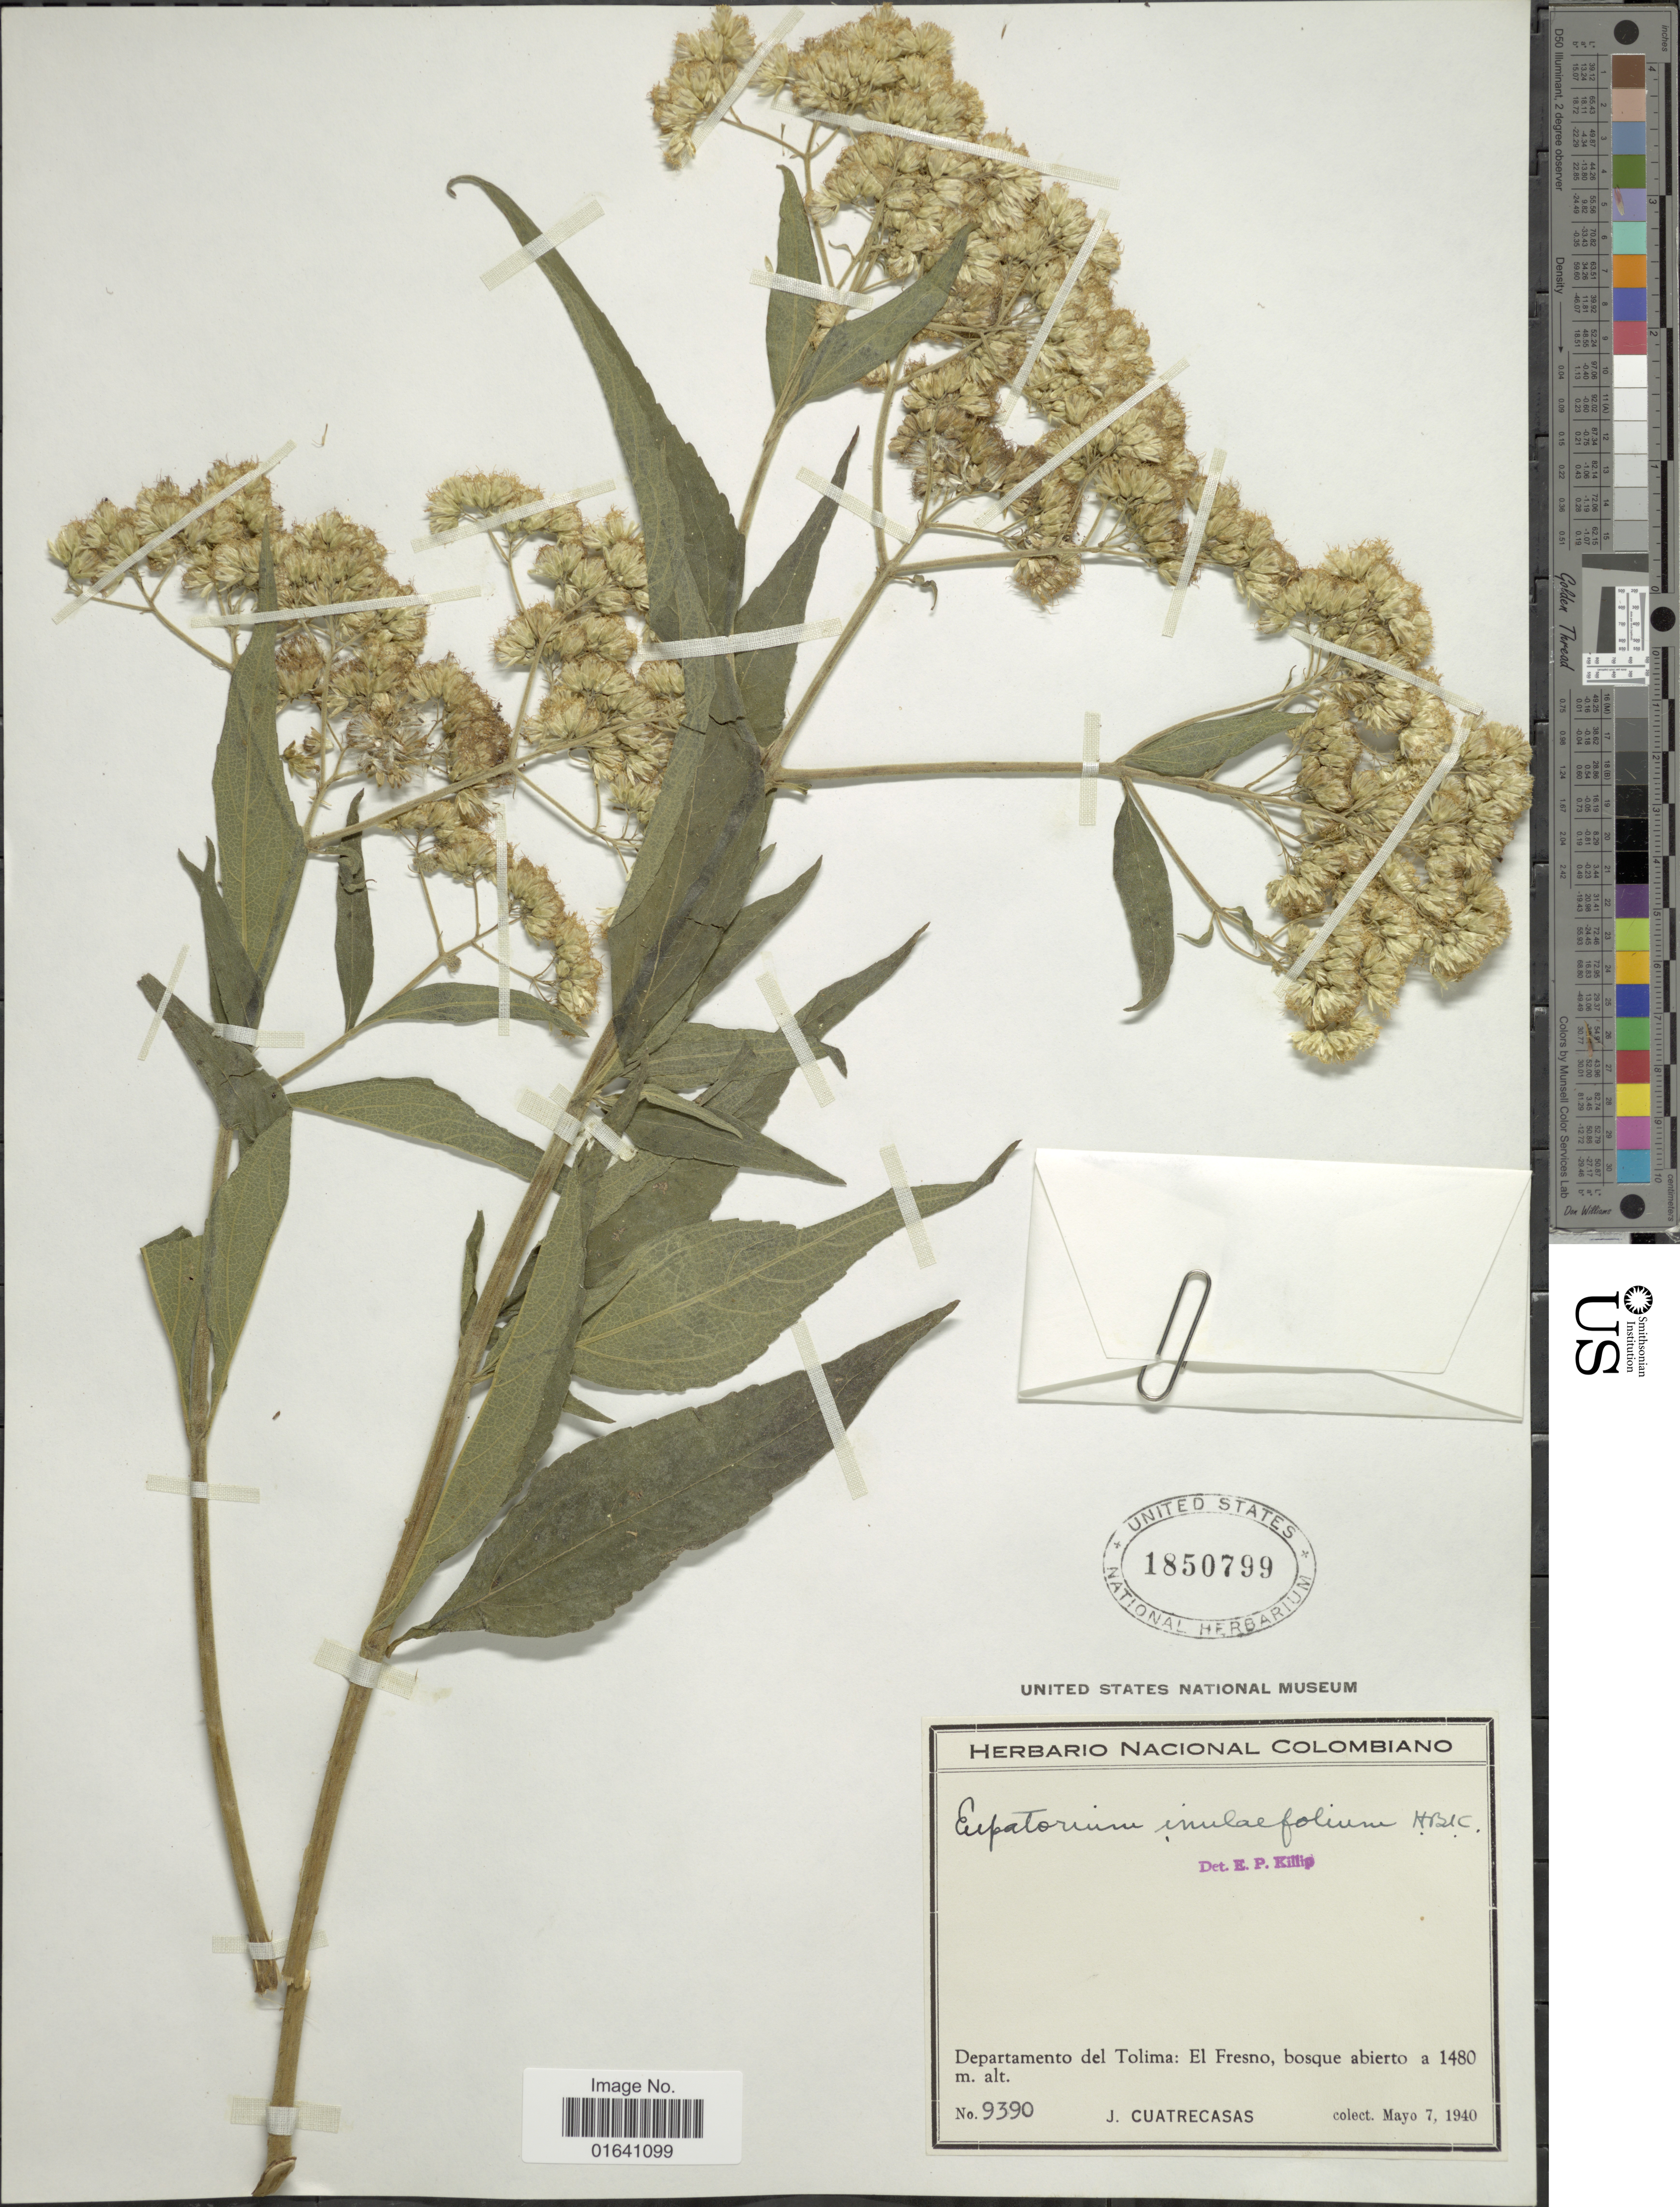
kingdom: Plantae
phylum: Tracheophyta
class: Magnoliopsida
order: Asterales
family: Asteraceae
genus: Austroeupatorium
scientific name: Austroeupatorium inulaefolium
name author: (Kunth) R.M. King & H. Rob.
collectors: J. Cuatrecasas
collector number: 9390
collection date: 1940-05-07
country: Colombia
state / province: Tolima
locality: Departamento del Tolima: El Fresno, bosque abierto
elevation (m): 1480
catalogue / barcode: US 1850799